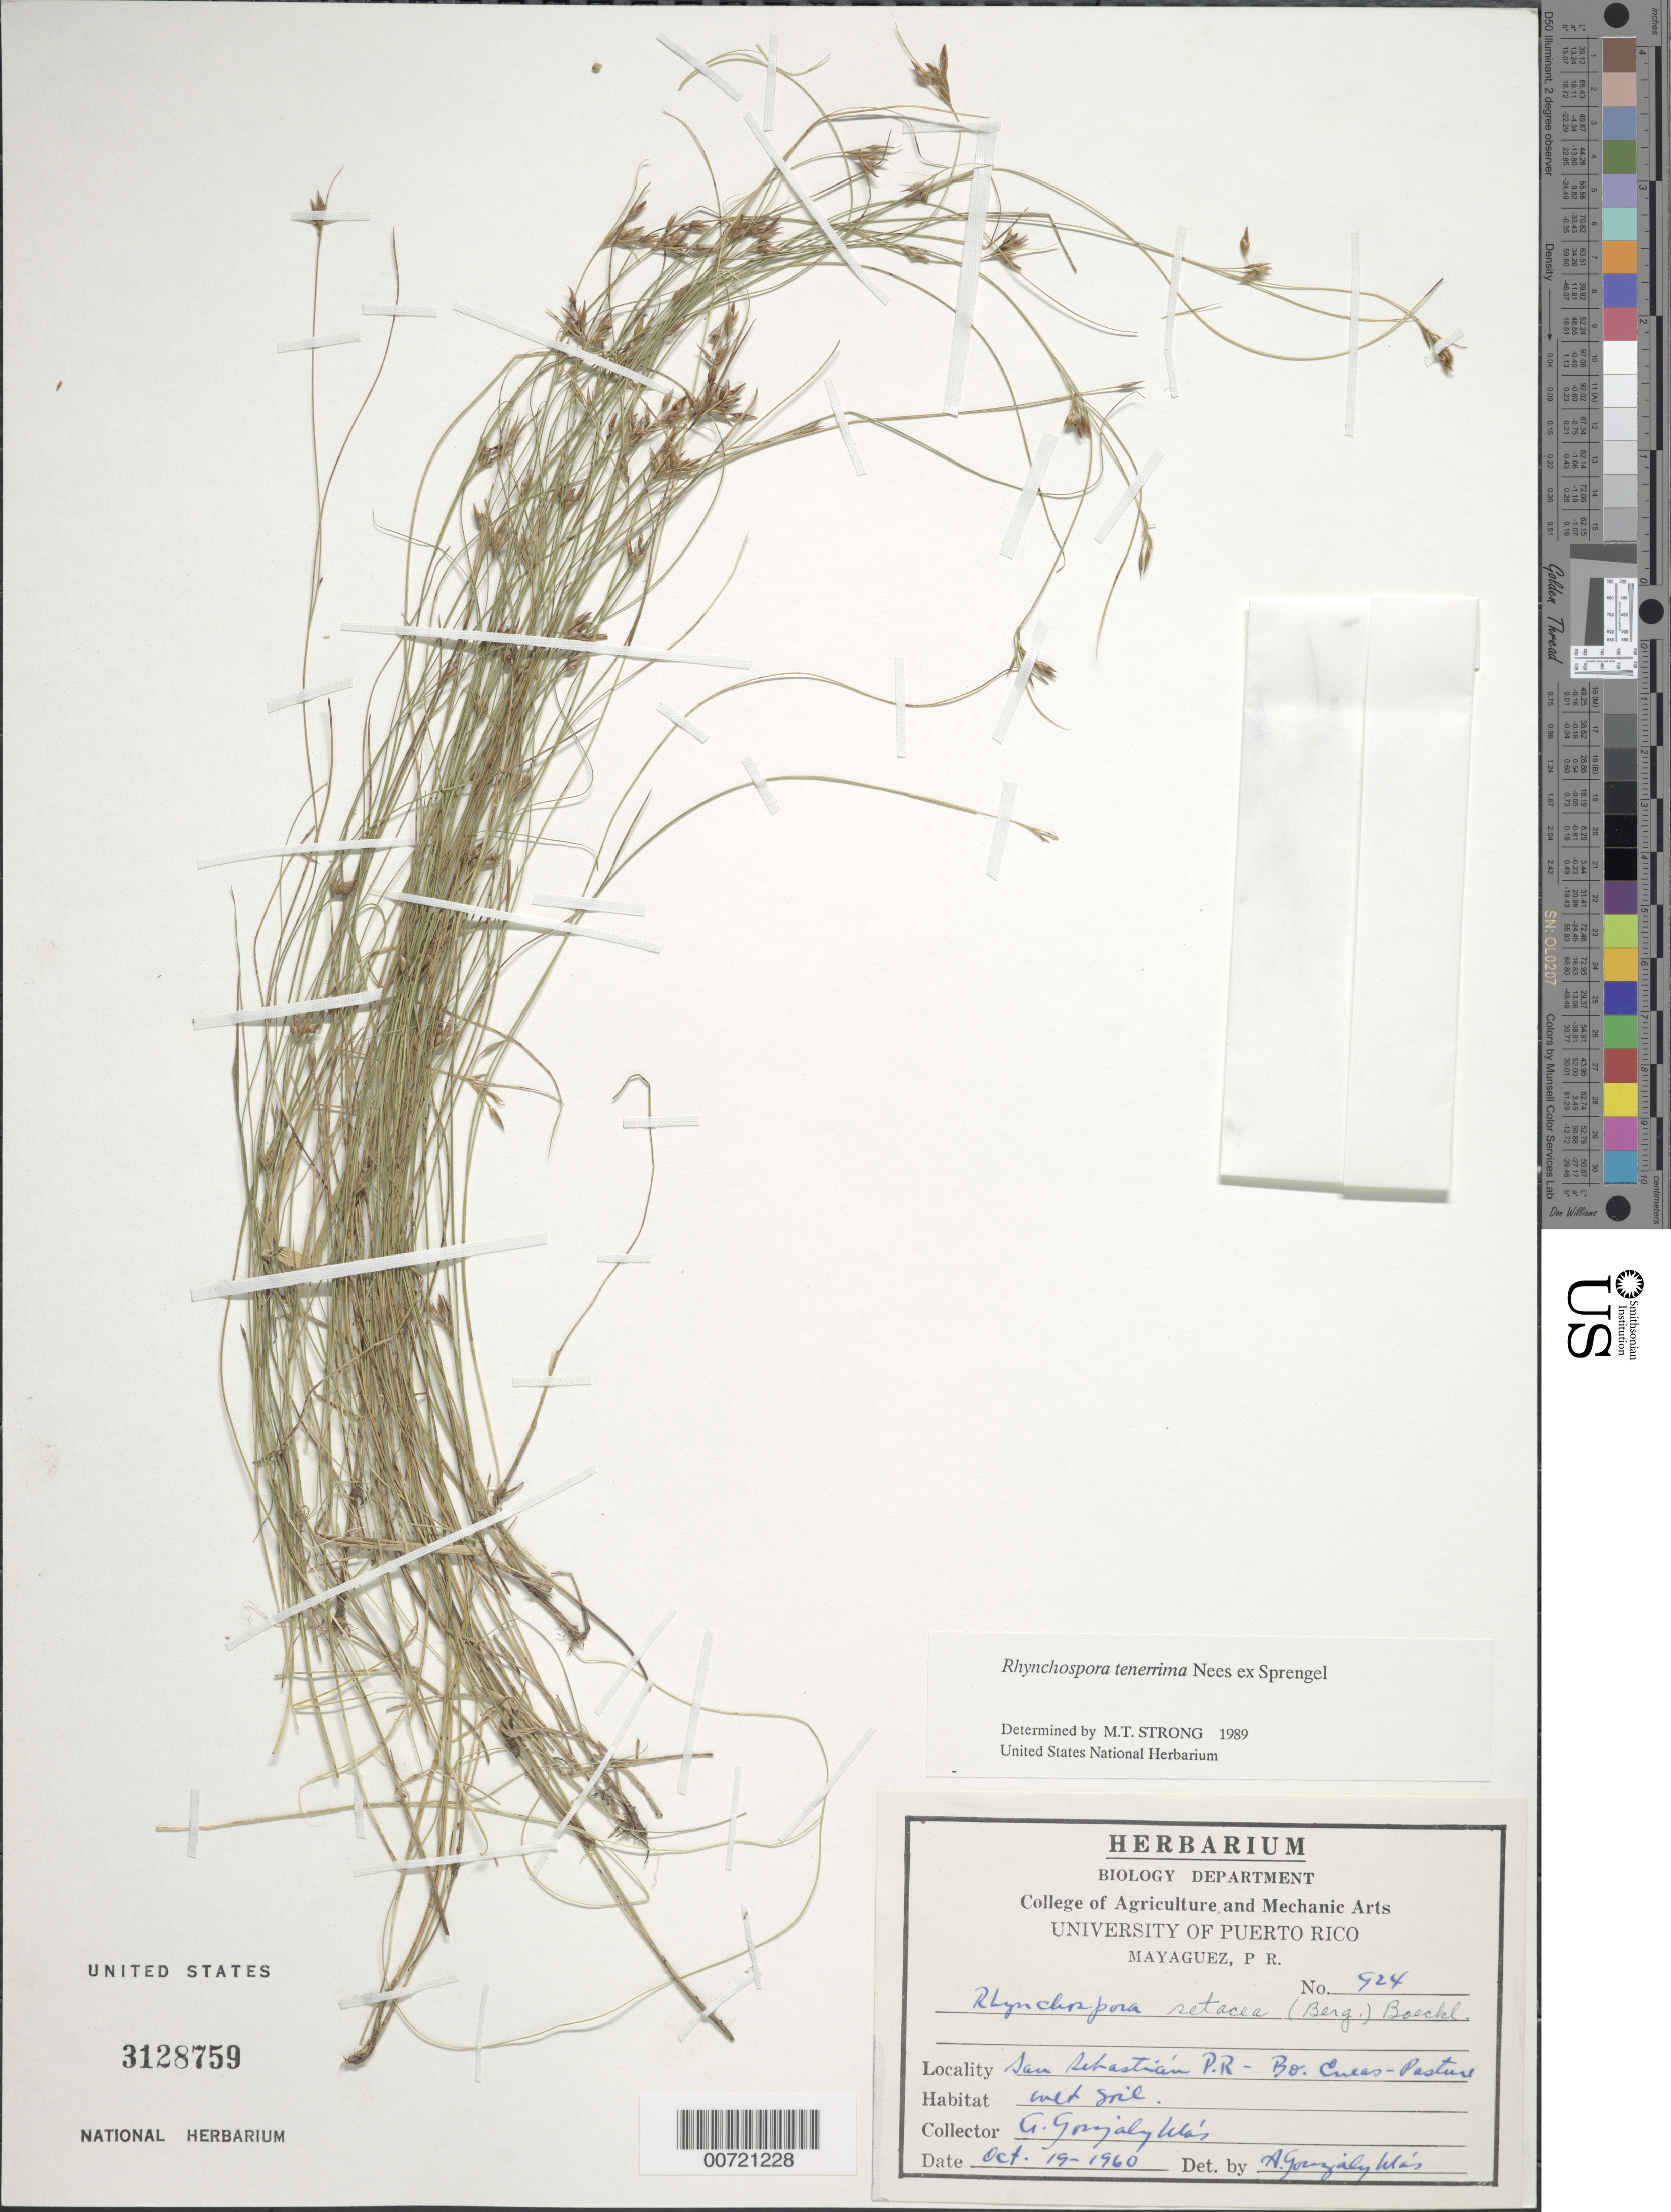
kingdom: Plantae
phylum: Tracheophyta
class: Liliopsida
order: Poales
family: Cyperaceae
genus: Rhynchospora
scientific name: Rhynchospora tenerrima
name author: Nees ex Spreng.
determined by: Strong, M. T., (US), Smithsonian Institution - National Museum of Natural History (UNITED STATES)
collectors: A. González Más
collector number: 924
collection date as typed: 19 Oct 1960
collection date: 1960-10-19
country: Puerto Rico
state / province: San Sebastián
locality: San Sebastian, Bo Eneas.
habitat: Wet pasture.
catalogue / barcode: US 3128759